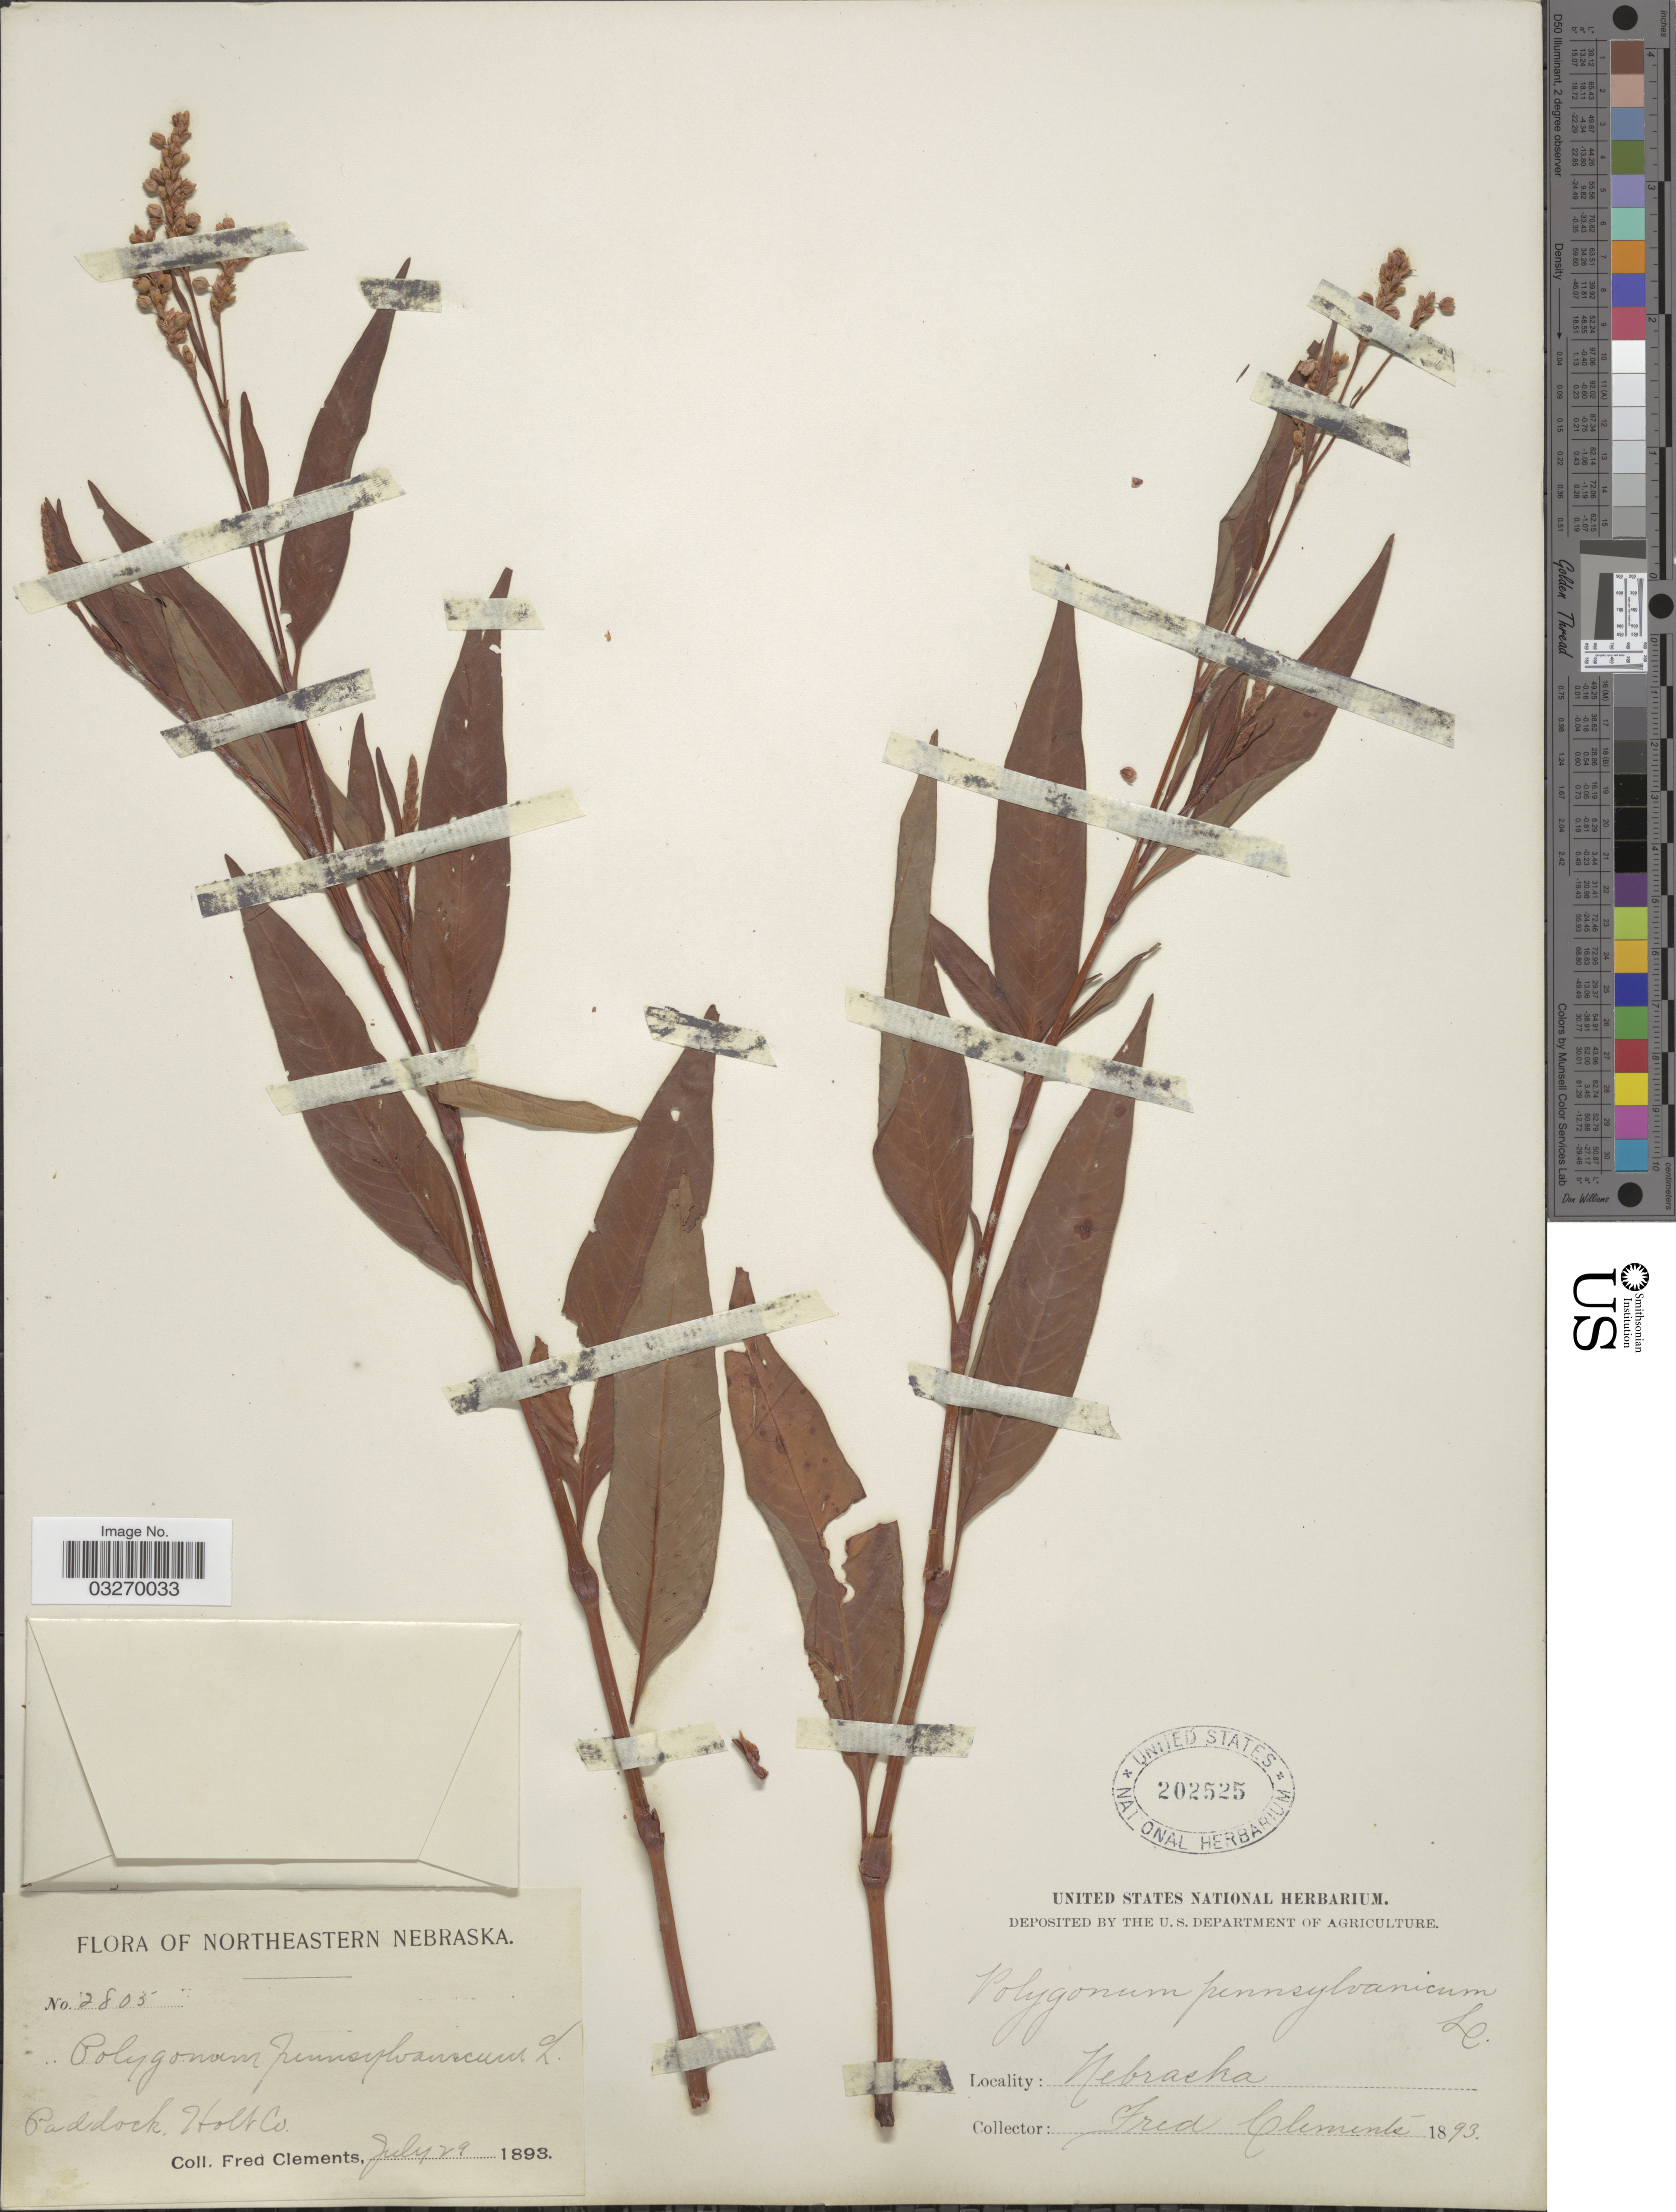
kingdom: Plantae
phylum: Tracheophyta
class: Magnoliopsida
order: Caryophyllales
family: Polygonaceae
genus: Persicaria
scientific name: Persicaria pensylvanica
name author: (L.) M. Gómez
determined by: Atha, D. E.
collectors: F. Clements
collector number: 2805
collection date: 1893-07-29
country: United States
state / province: Nebraska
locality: Northeastern Nebraska. Paddock. Holt Co.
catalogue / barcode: US 202525